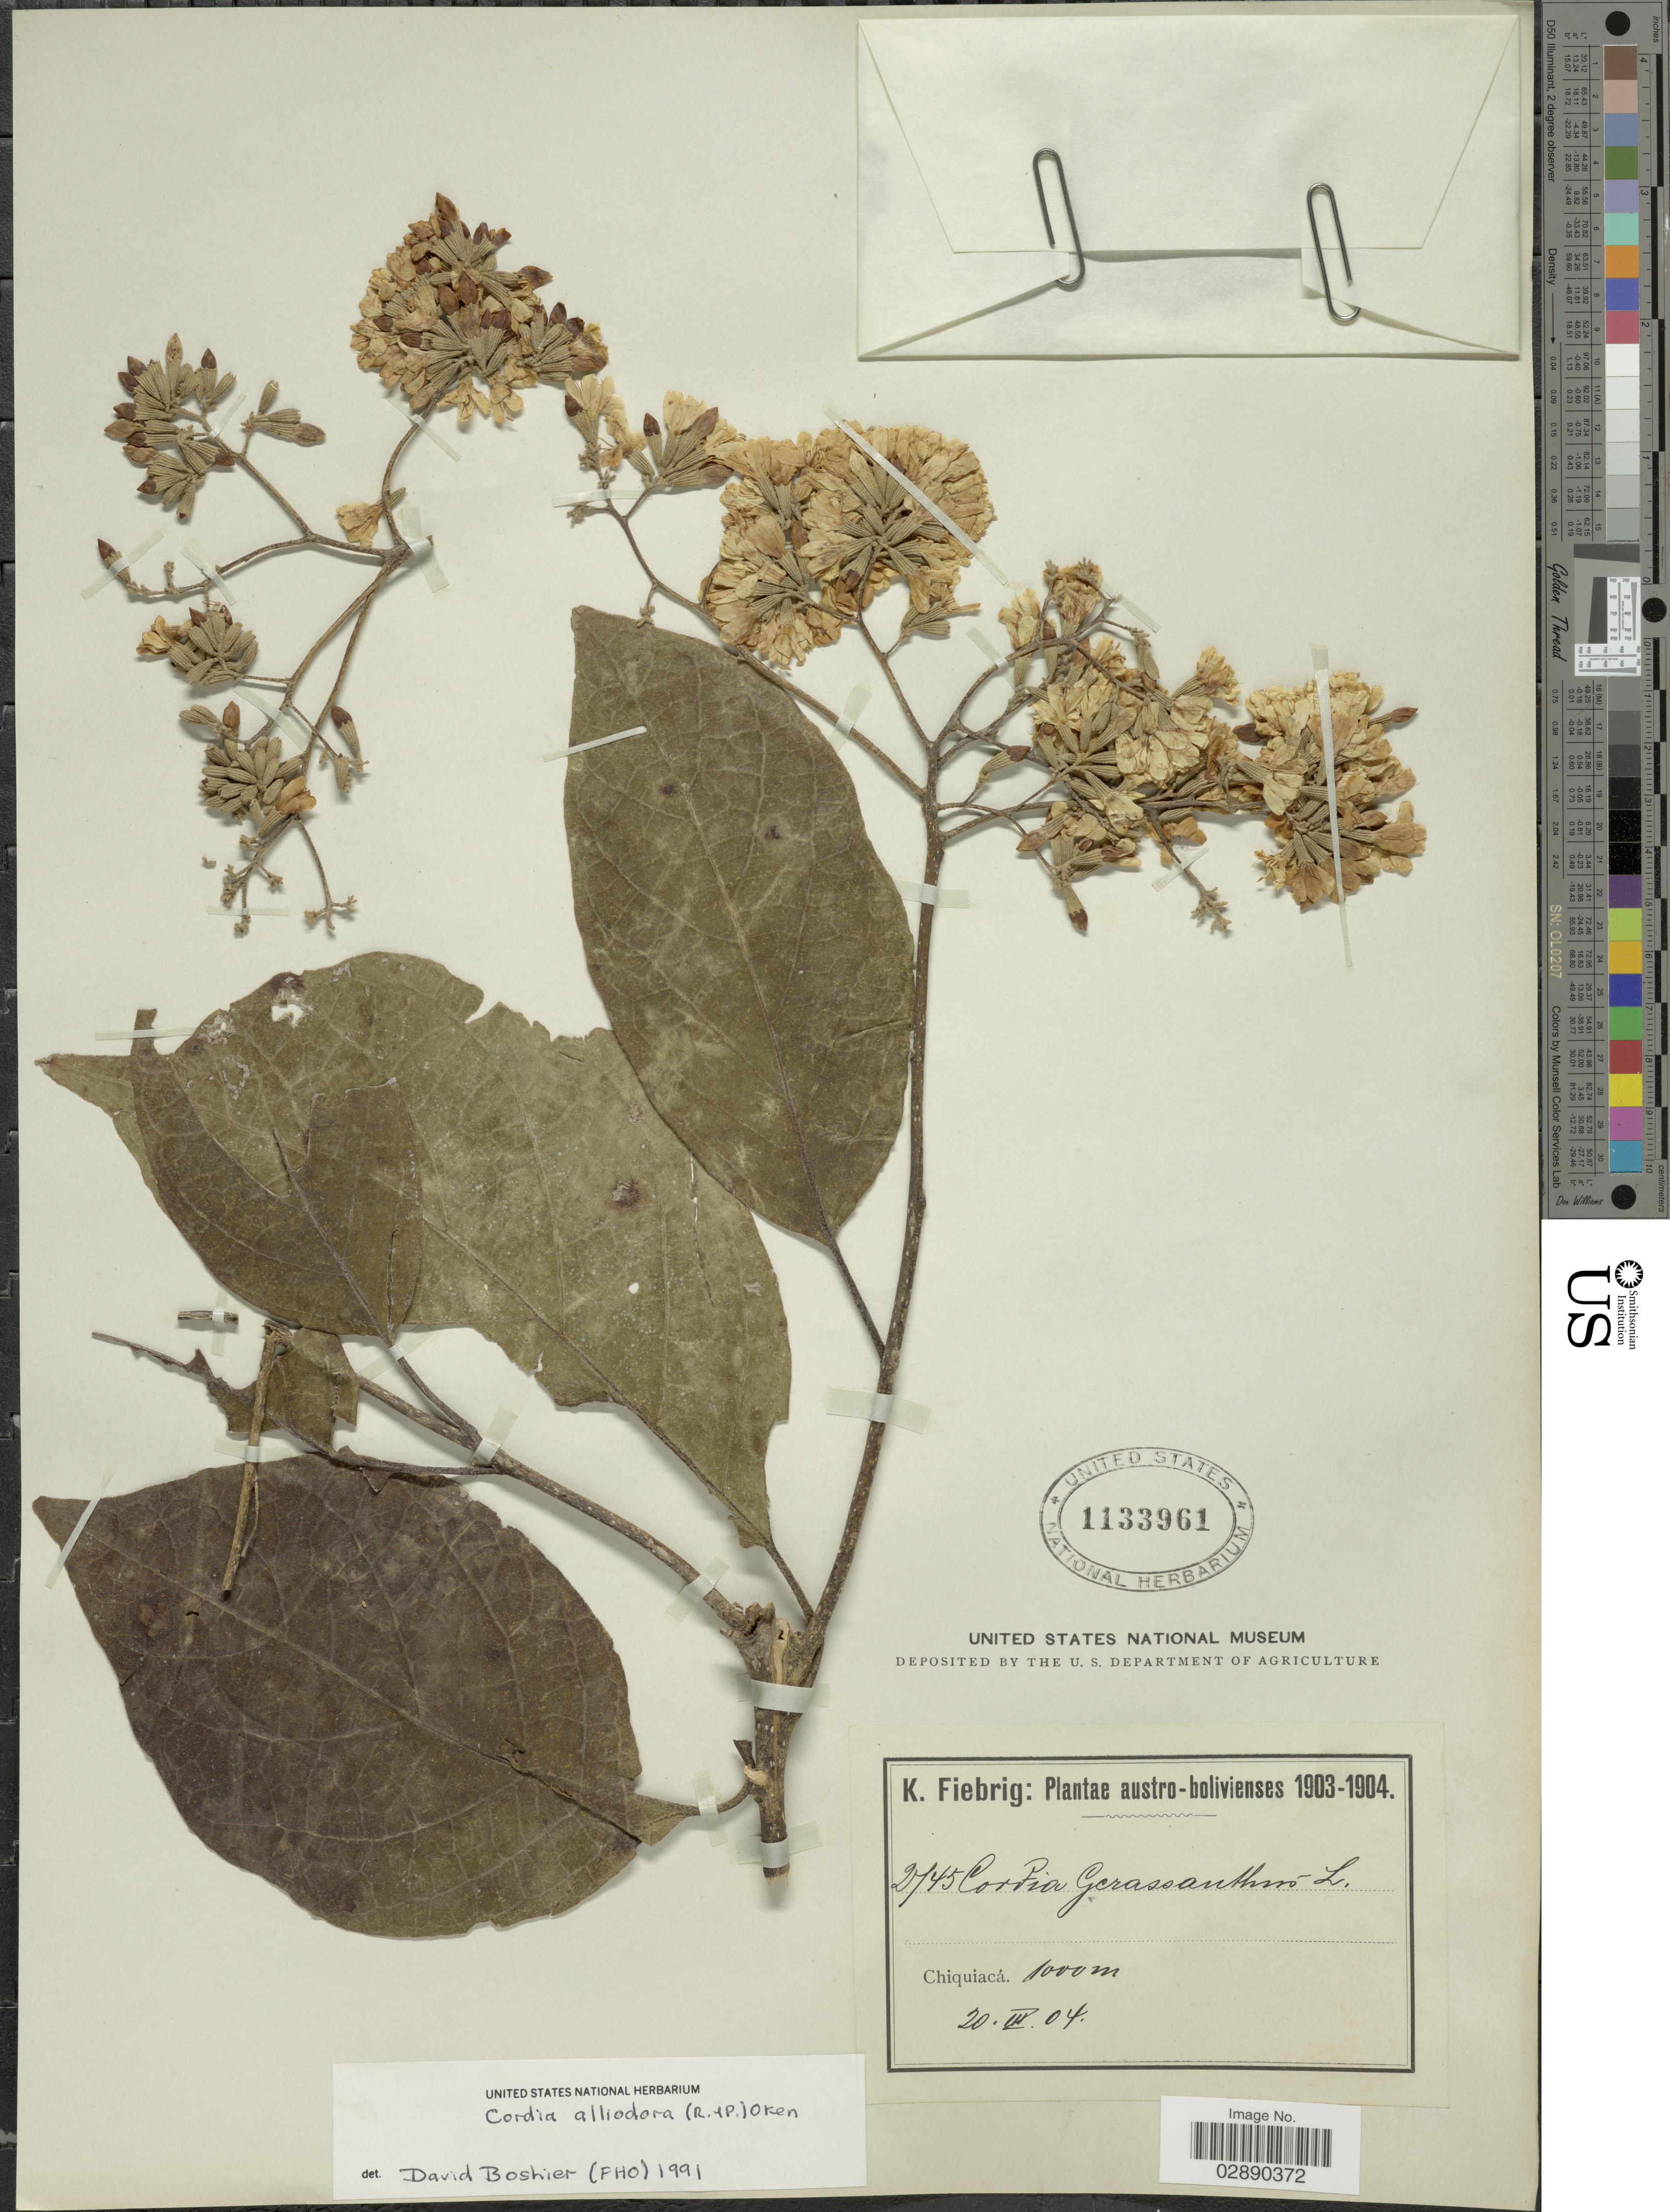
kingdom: Plantae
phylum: Tracheophyta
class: Magnoliopsida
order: Boraginales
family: Cordiaceae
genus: Cordia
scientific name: Cordia alliodora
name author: (Ruiz & Pav.) Oken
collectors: K. Fiebrig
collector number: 2745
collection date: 1904-03-20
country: Bolivia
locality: Chiquiacá.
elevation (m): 1000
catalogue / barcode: US 1133961